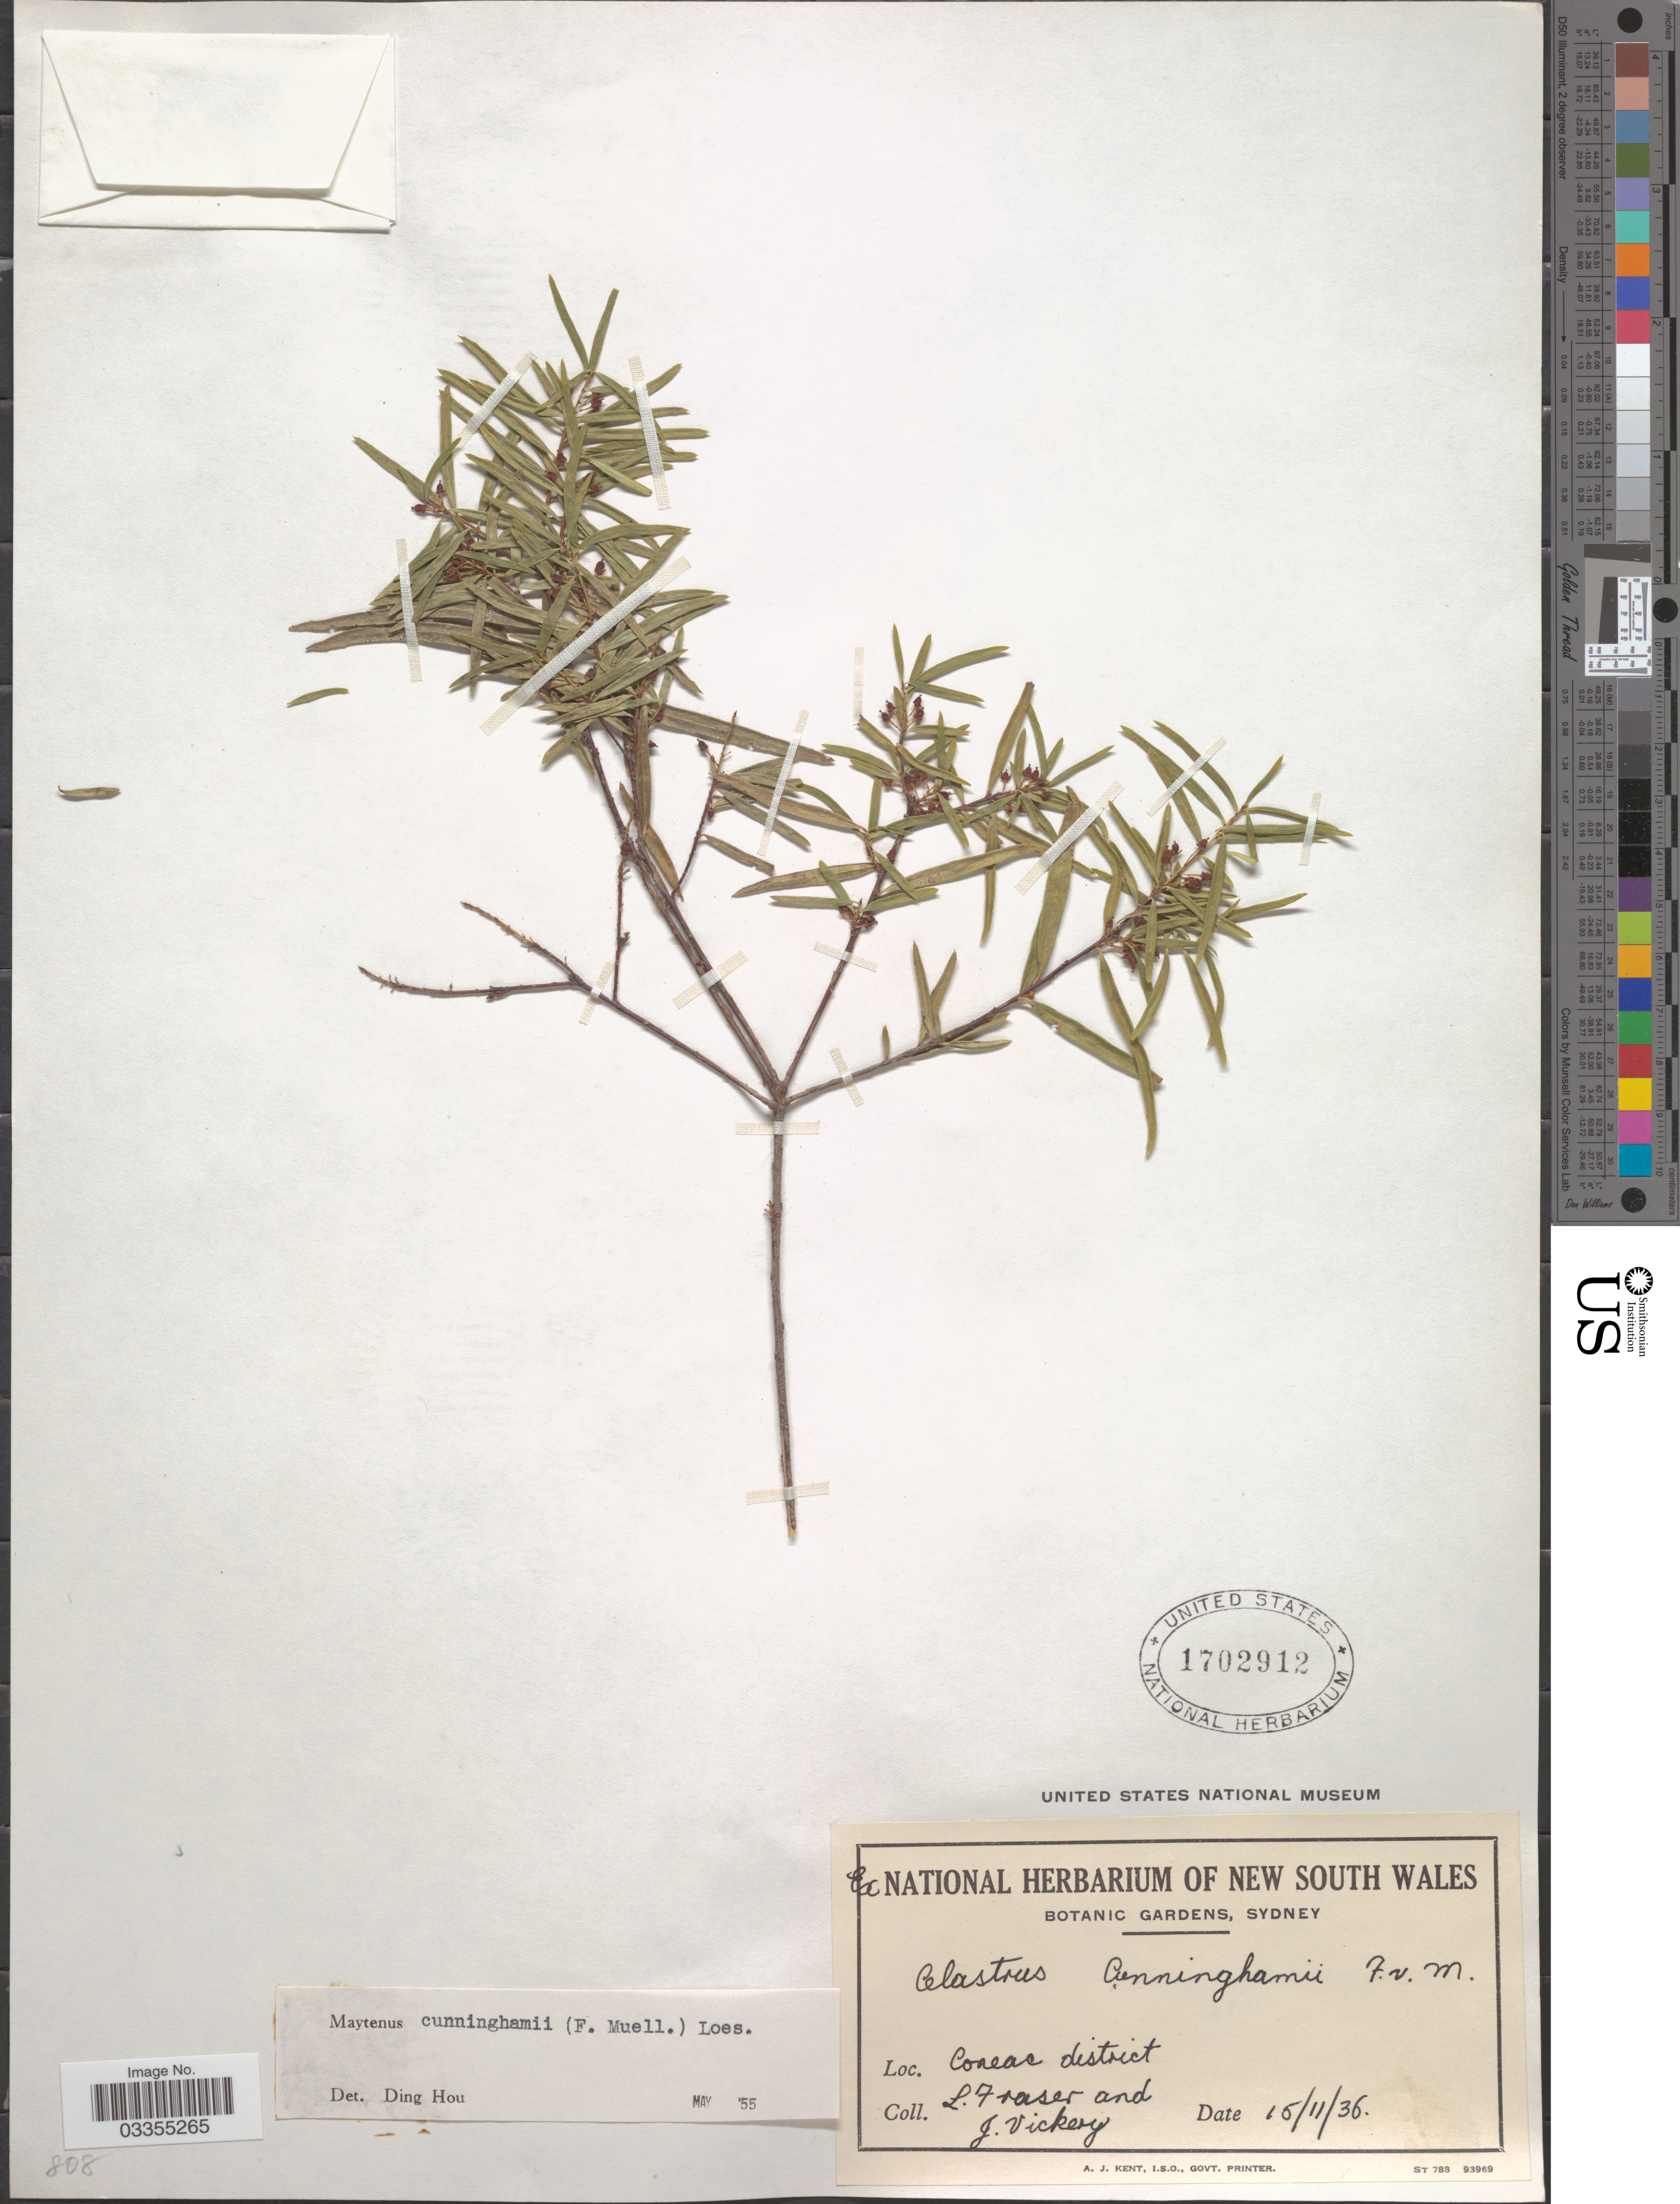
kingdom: Plantae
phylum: Tracheophyta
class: Magnoliopsida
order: Celastrales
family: Celastraceae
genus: Denhamia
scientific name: Denhamia silvestris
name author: (Lander & L.A.S. Johnson) Simmons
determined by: Renner, Matthew Anton Martyn, National Herbarium of New South Wales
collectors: L. Fraser & J. Vickery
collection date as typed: Transcribed d/m/y: 15/11/36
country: Australia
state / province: New South Wales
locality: Coneac district.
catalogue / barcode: US 1702912